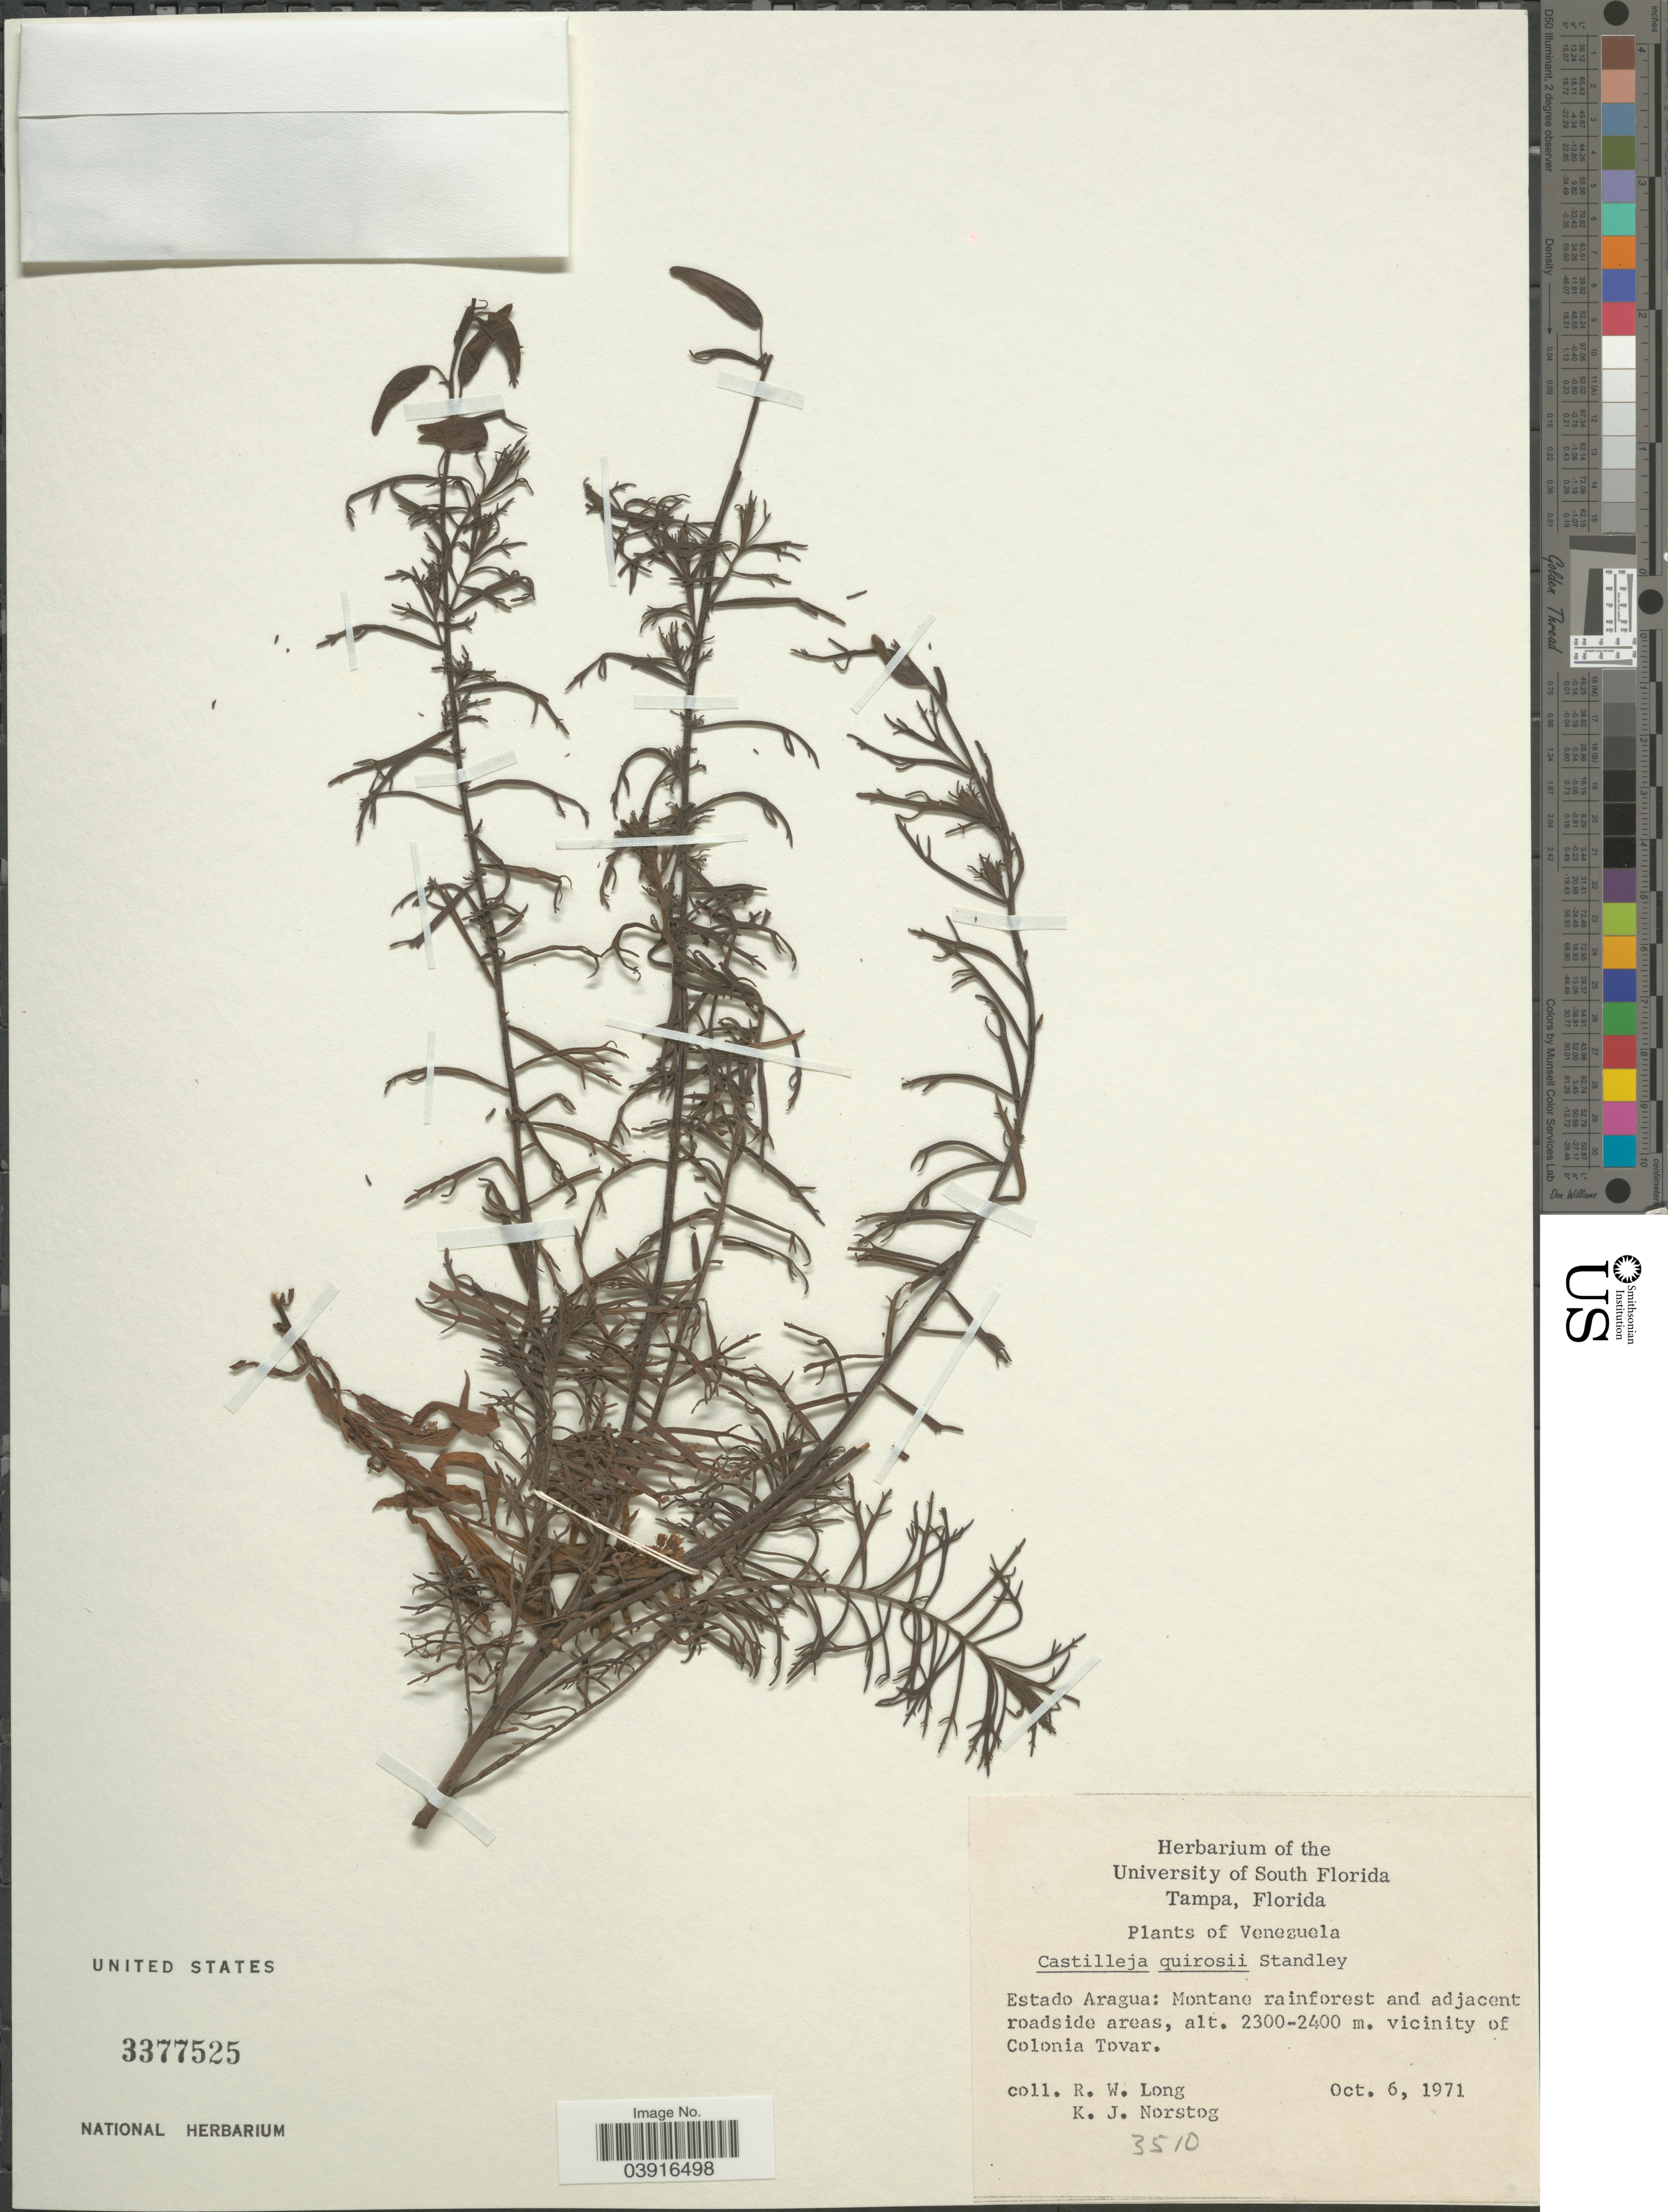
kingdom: Plantae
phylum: Tracheophyta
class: Magnoliopsida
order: Lamiales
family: Orobanchaceae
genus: Castilleja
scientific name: Castilleja quirosii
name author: Standl.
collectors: R. W. Long & K. Norstog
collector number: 3510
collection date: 1971-10-06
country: Venezuela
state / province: Aragua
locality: Montane rainforest and adjacent roadside areas, vicinity of Colonia Tovar.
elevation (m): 2300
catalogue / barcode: US 3377525